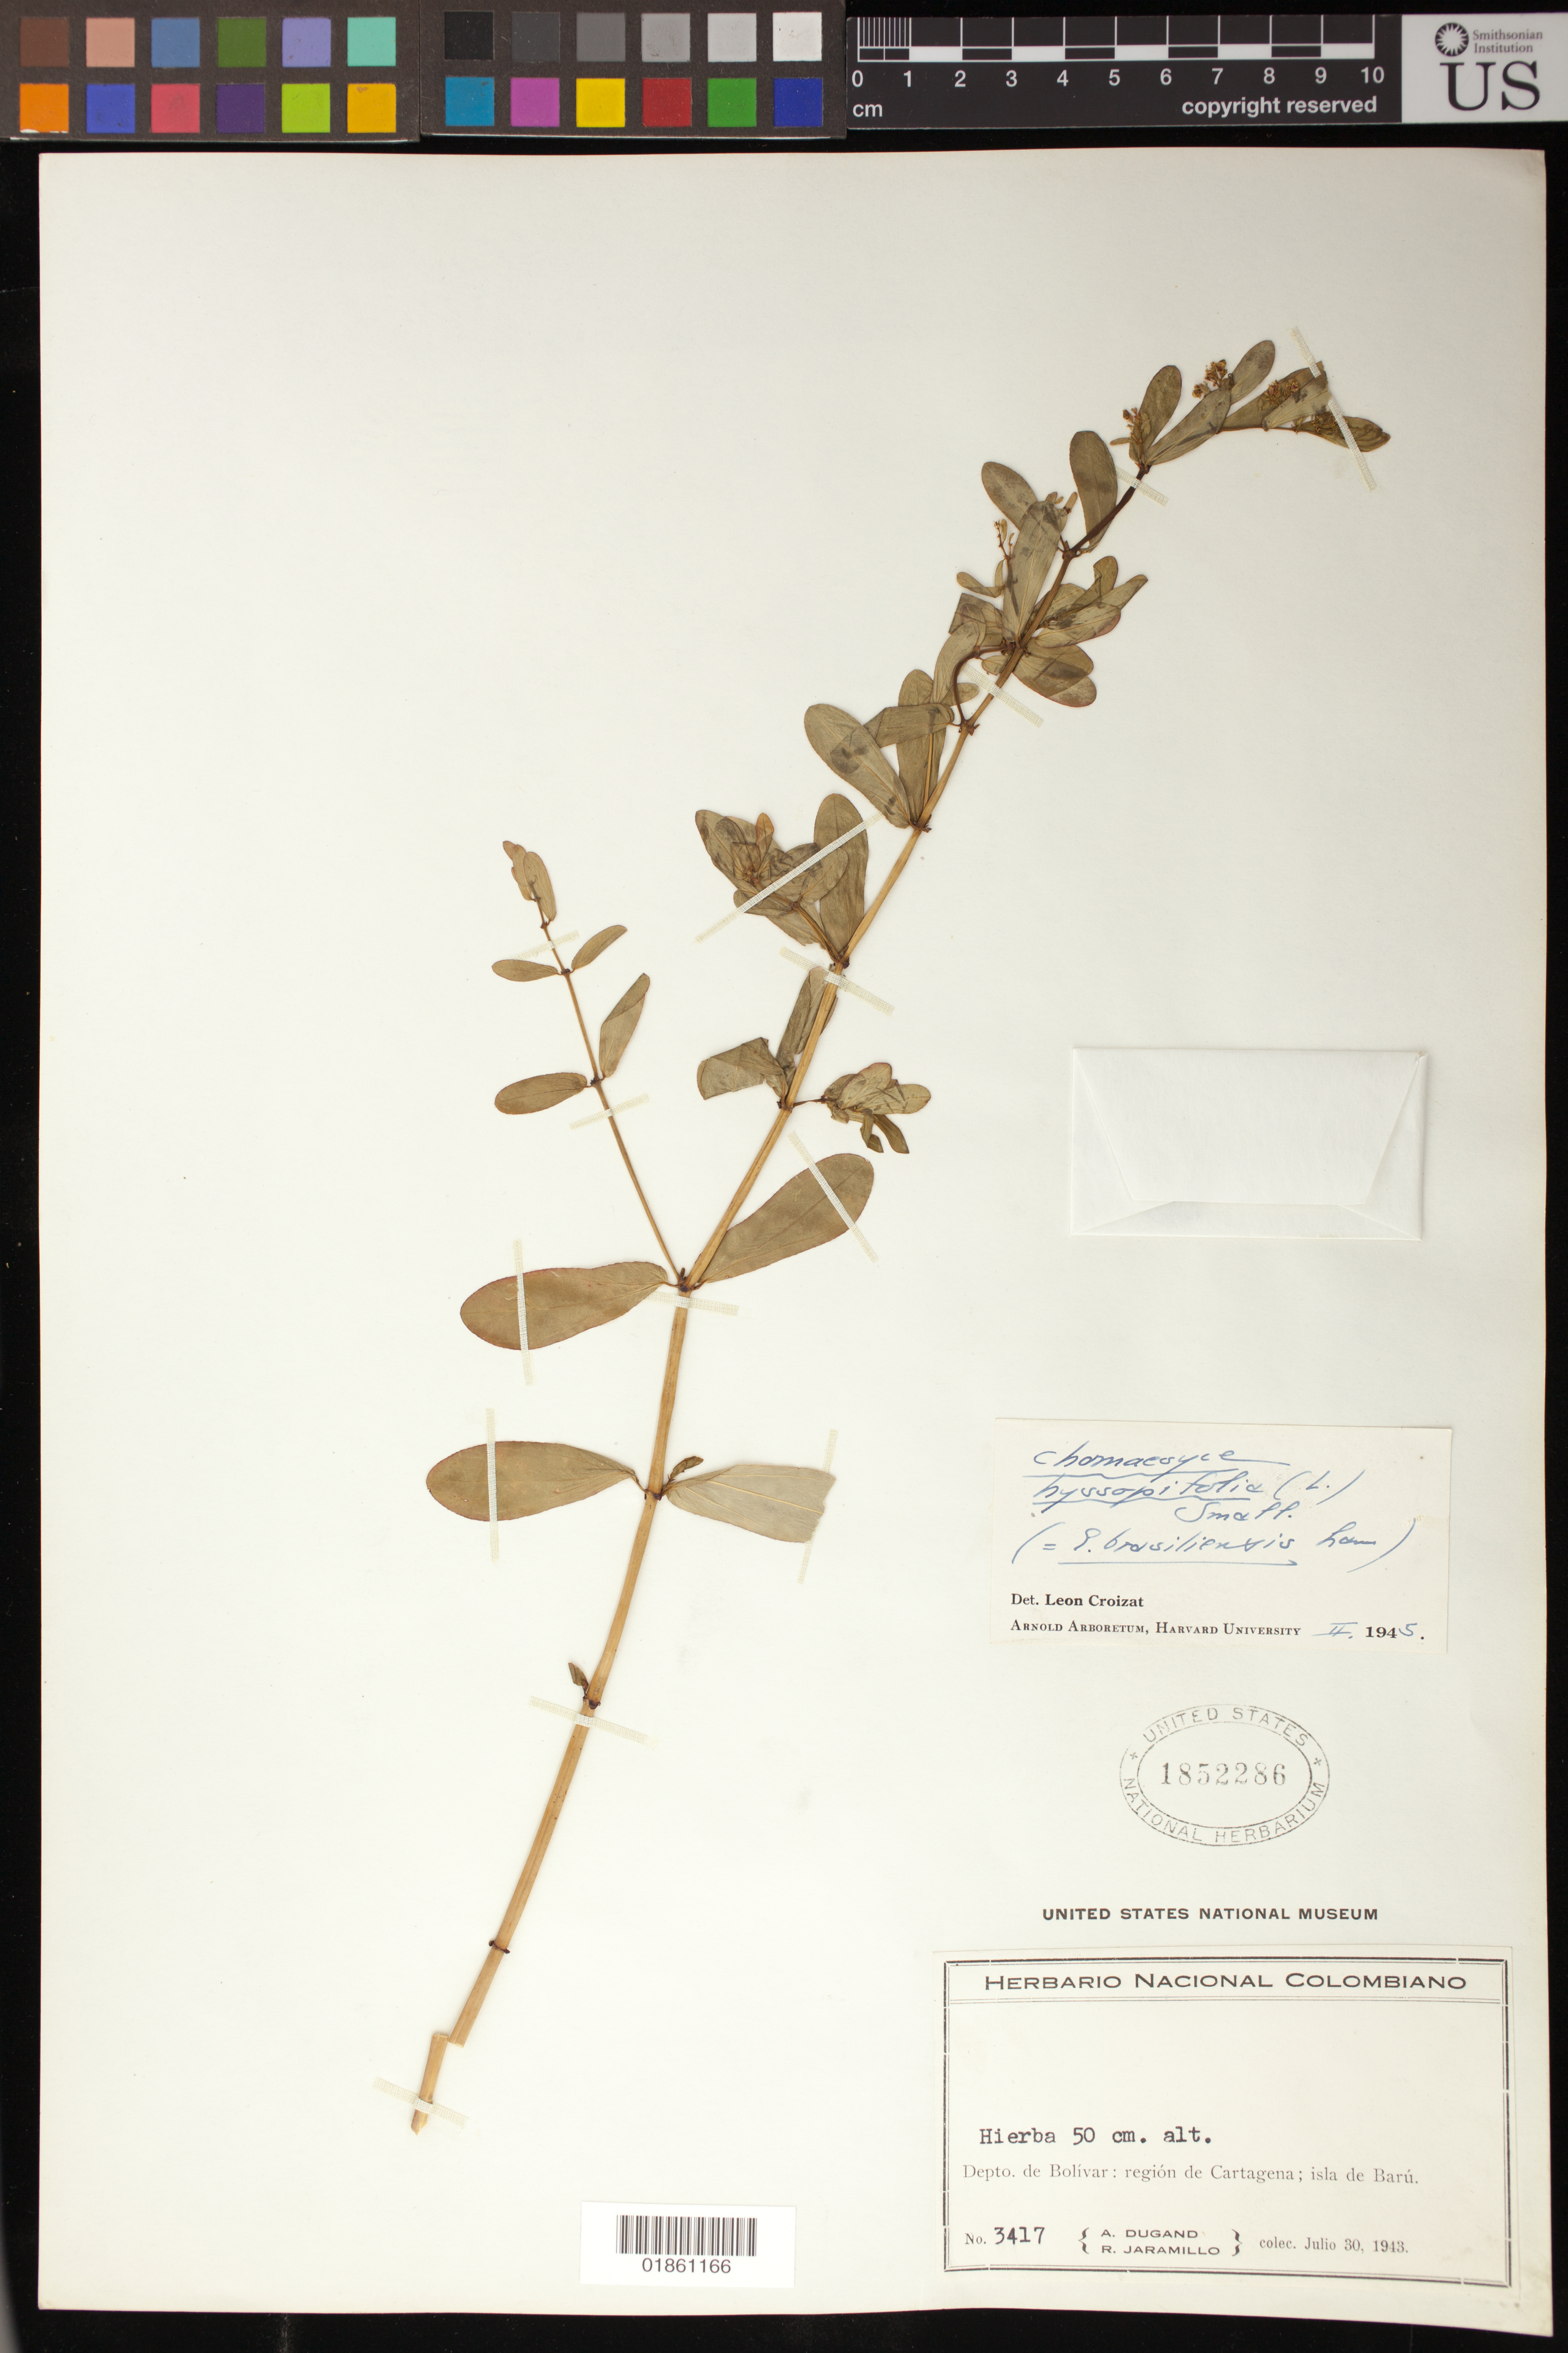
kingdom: Plantae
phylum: Tracheophyta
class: Magnoliopsida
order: Malpighiales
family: Euphorbiaceae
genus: Euphorbia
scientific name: Euphorbia hyssopifolia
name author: L.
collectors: A. Dugand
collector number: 3417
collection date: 1943-07-30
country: Colombia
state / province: Bolívar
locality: region de Cartagena; isla de Baru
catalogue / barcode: US 1852286